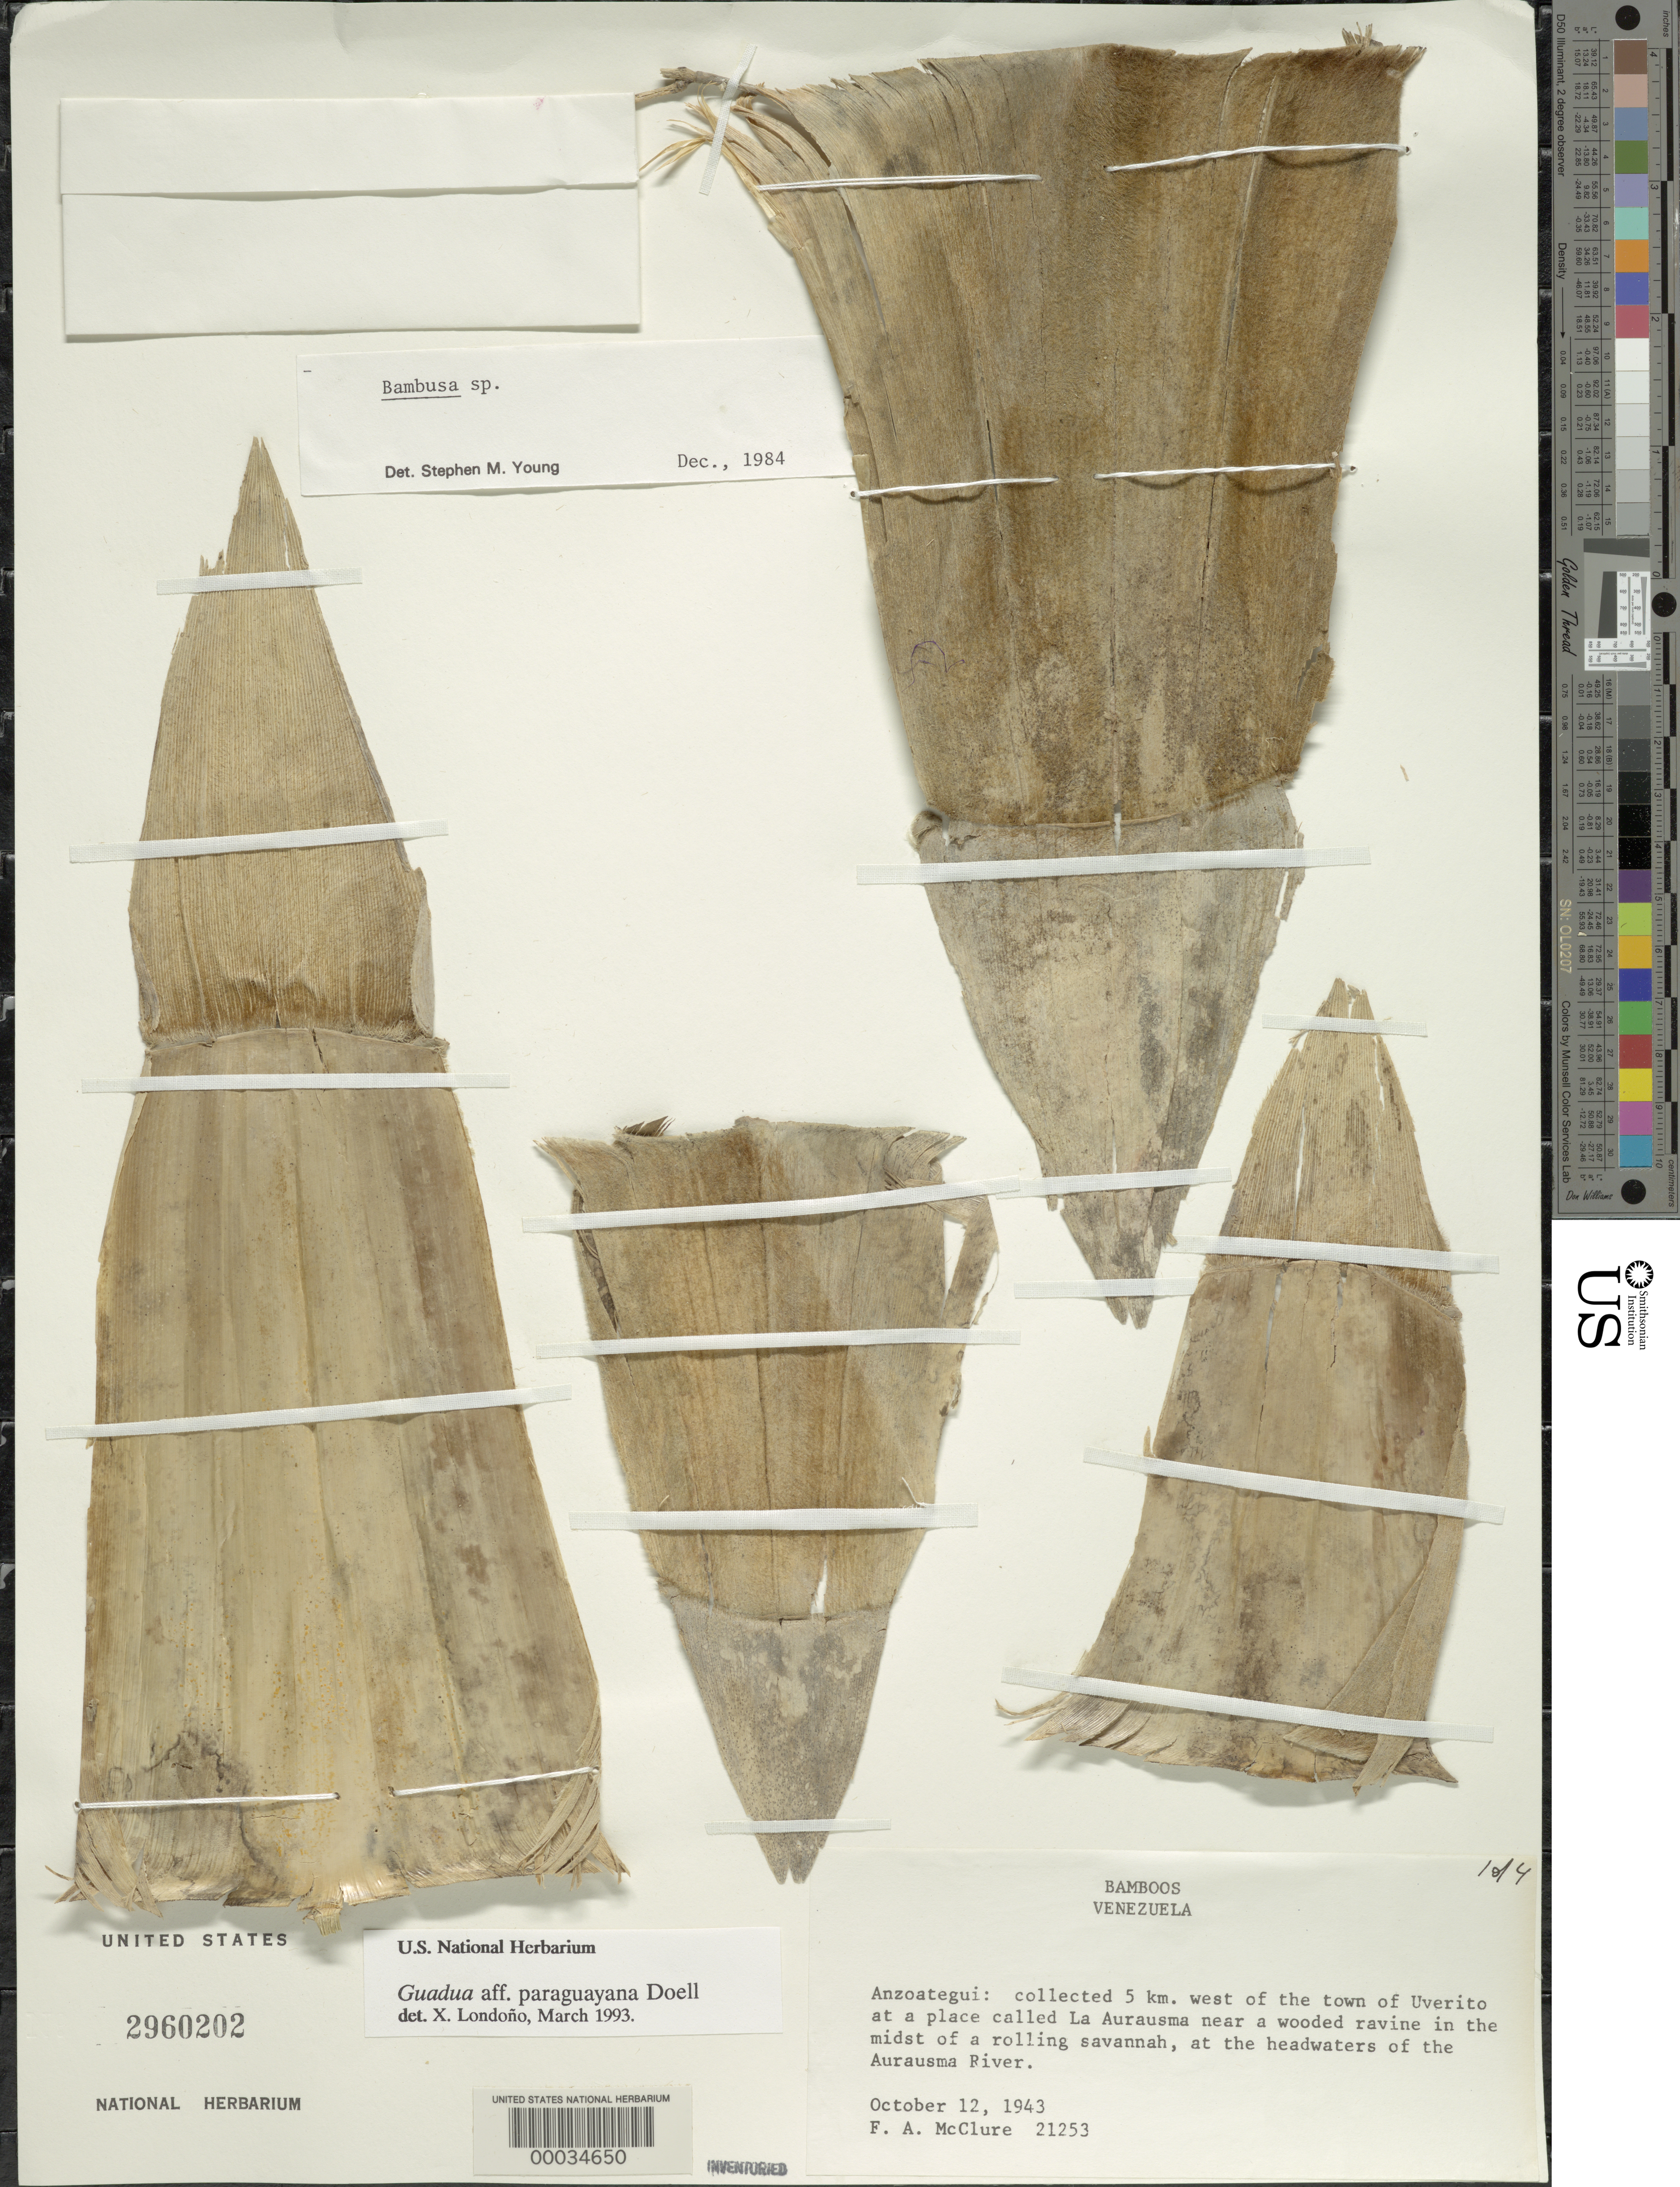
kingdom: Plantae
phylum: Tracheophyta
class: Liliopsida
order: Poales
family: Poaceae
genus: Guadua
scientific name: Guadua paraguayana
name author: Döll in Mart.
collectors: F. A. McClure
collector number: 21253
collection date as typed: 12 Oct 1943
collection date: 1943-10-12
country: Venezuela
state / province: Anzoategui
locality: Uverito, la aurausma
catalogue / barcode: US 2960202